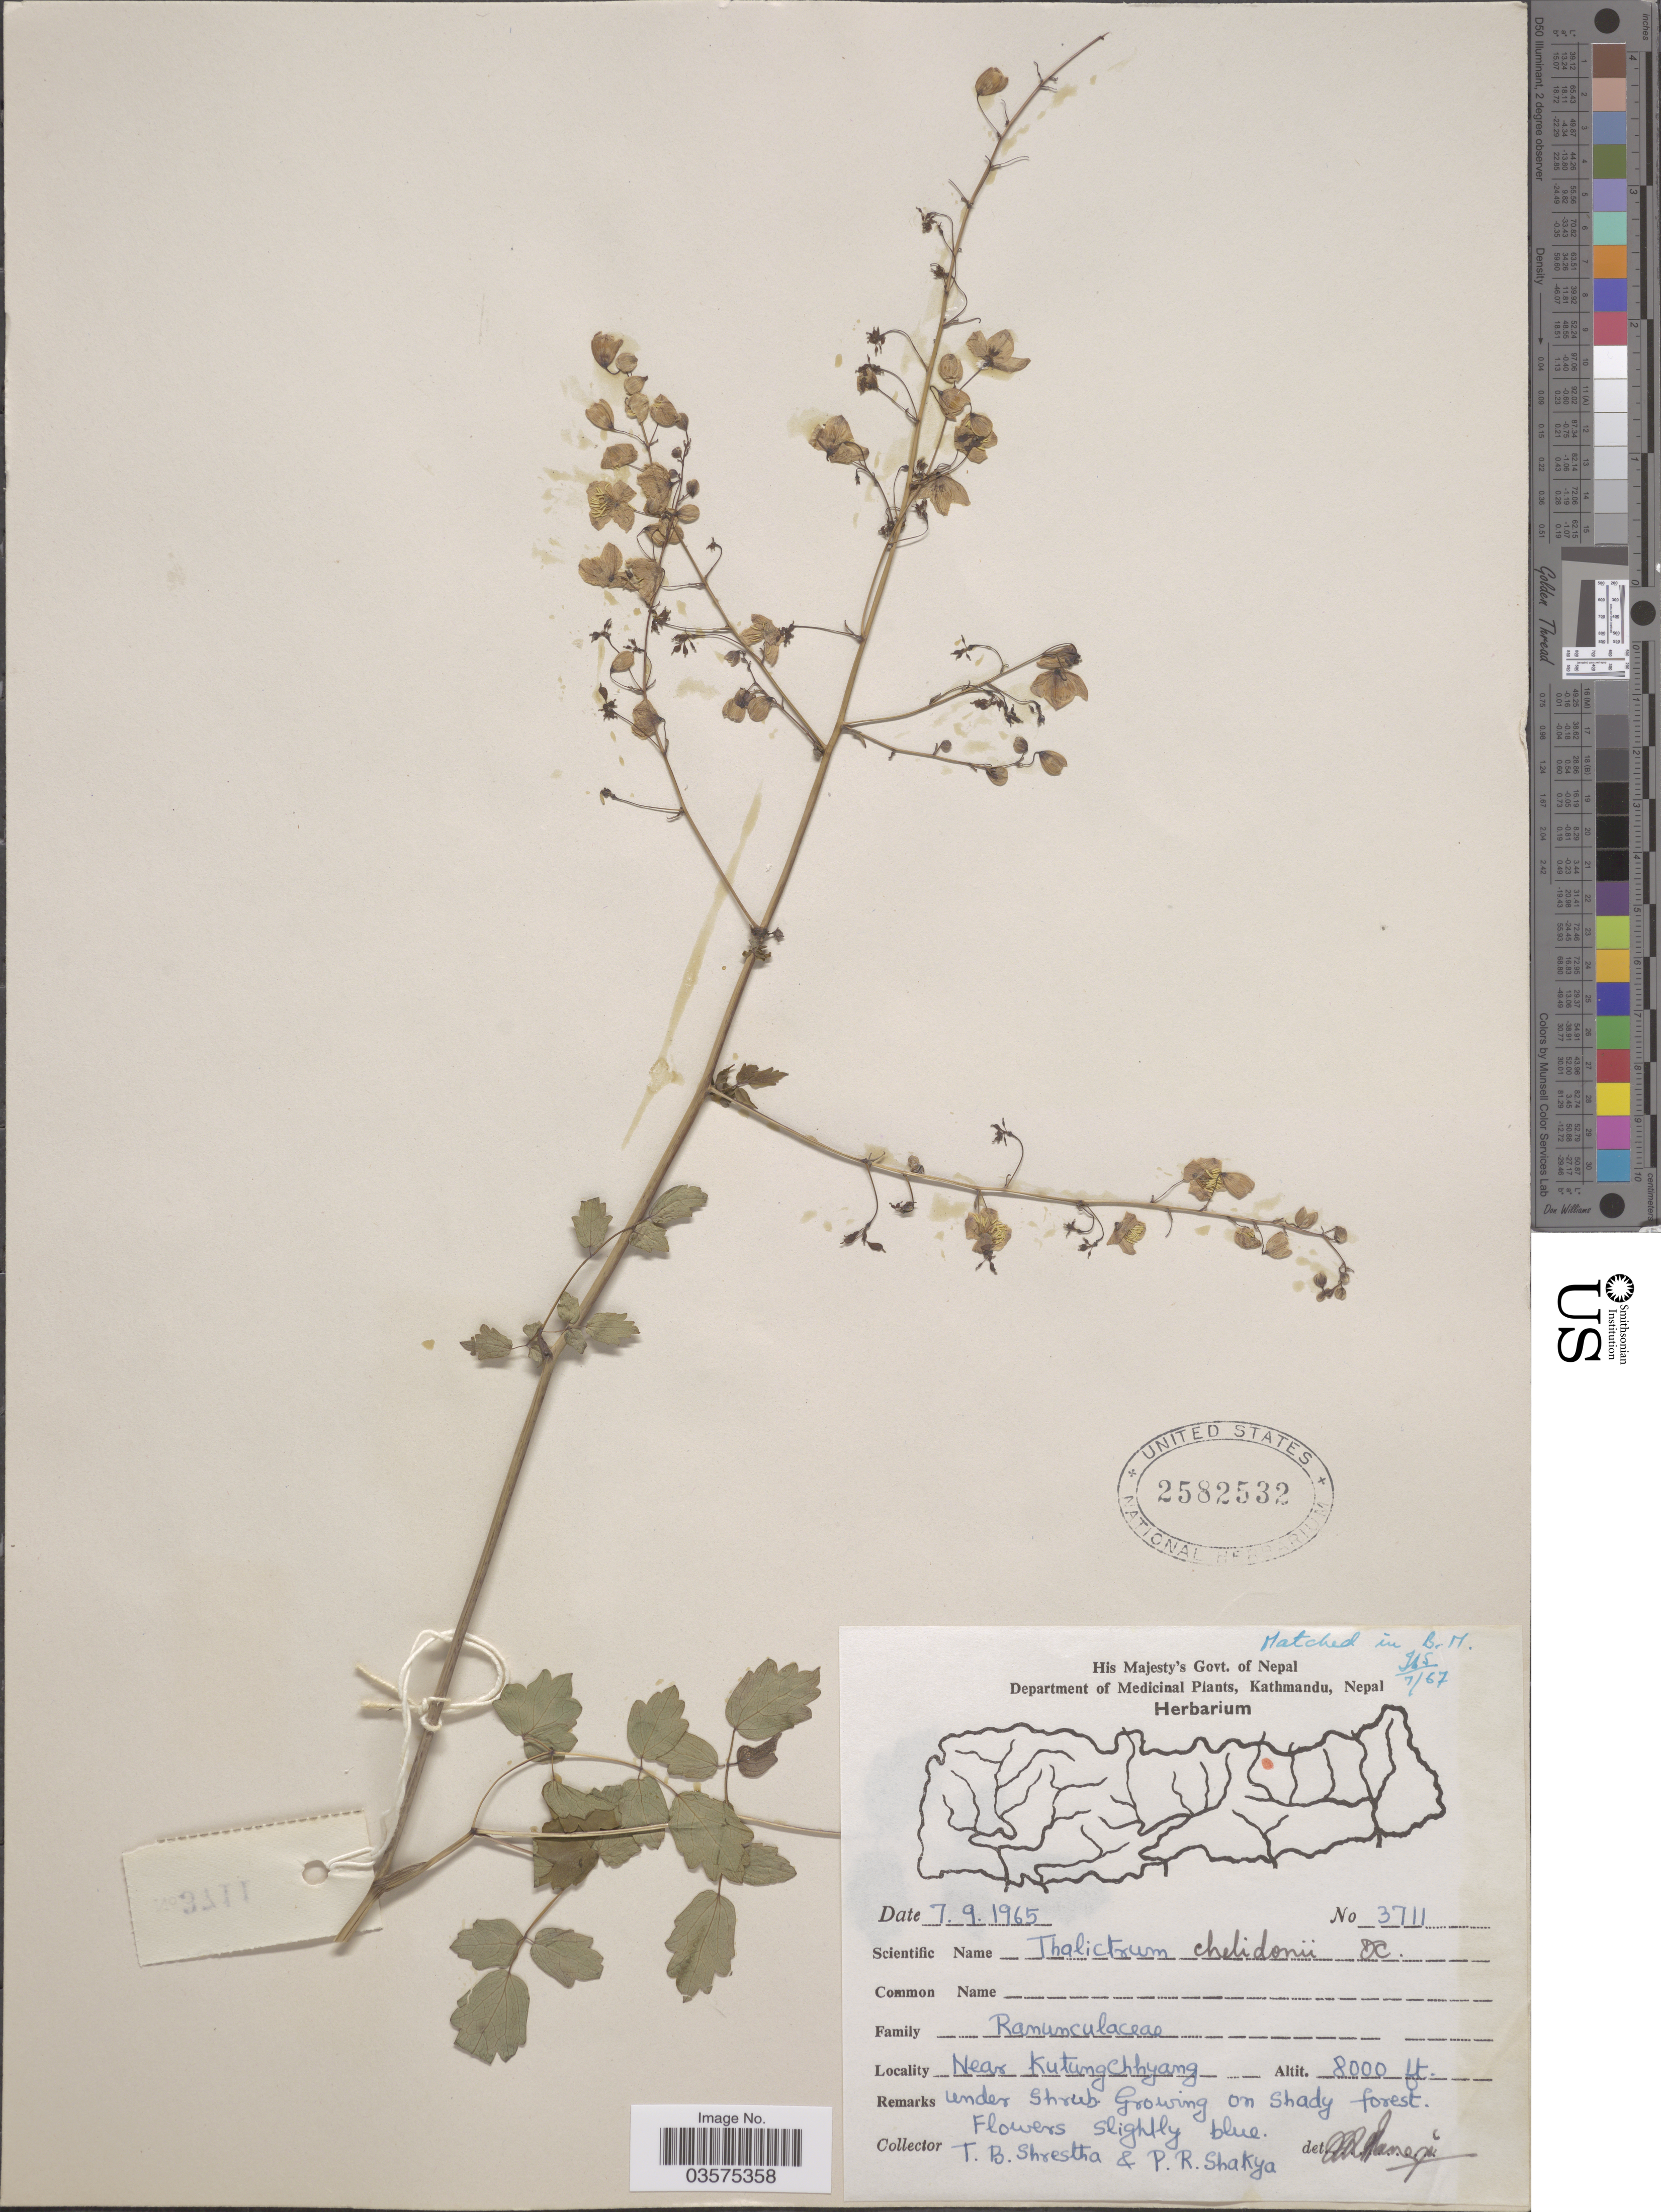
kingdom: Plantae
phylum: Tracheophyta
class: Magnoliopsida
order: Ranunculales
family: Ranunculaceae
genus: Thalictrum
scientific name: Thalictrum chelidonii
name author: DC.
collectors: T. B. Shrestha & P. Shakya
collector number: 3711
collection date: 1965-09-07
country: Nepal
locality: Near Kutungchhyang. [interpreted]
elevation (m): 2438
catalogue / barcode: US 2582532